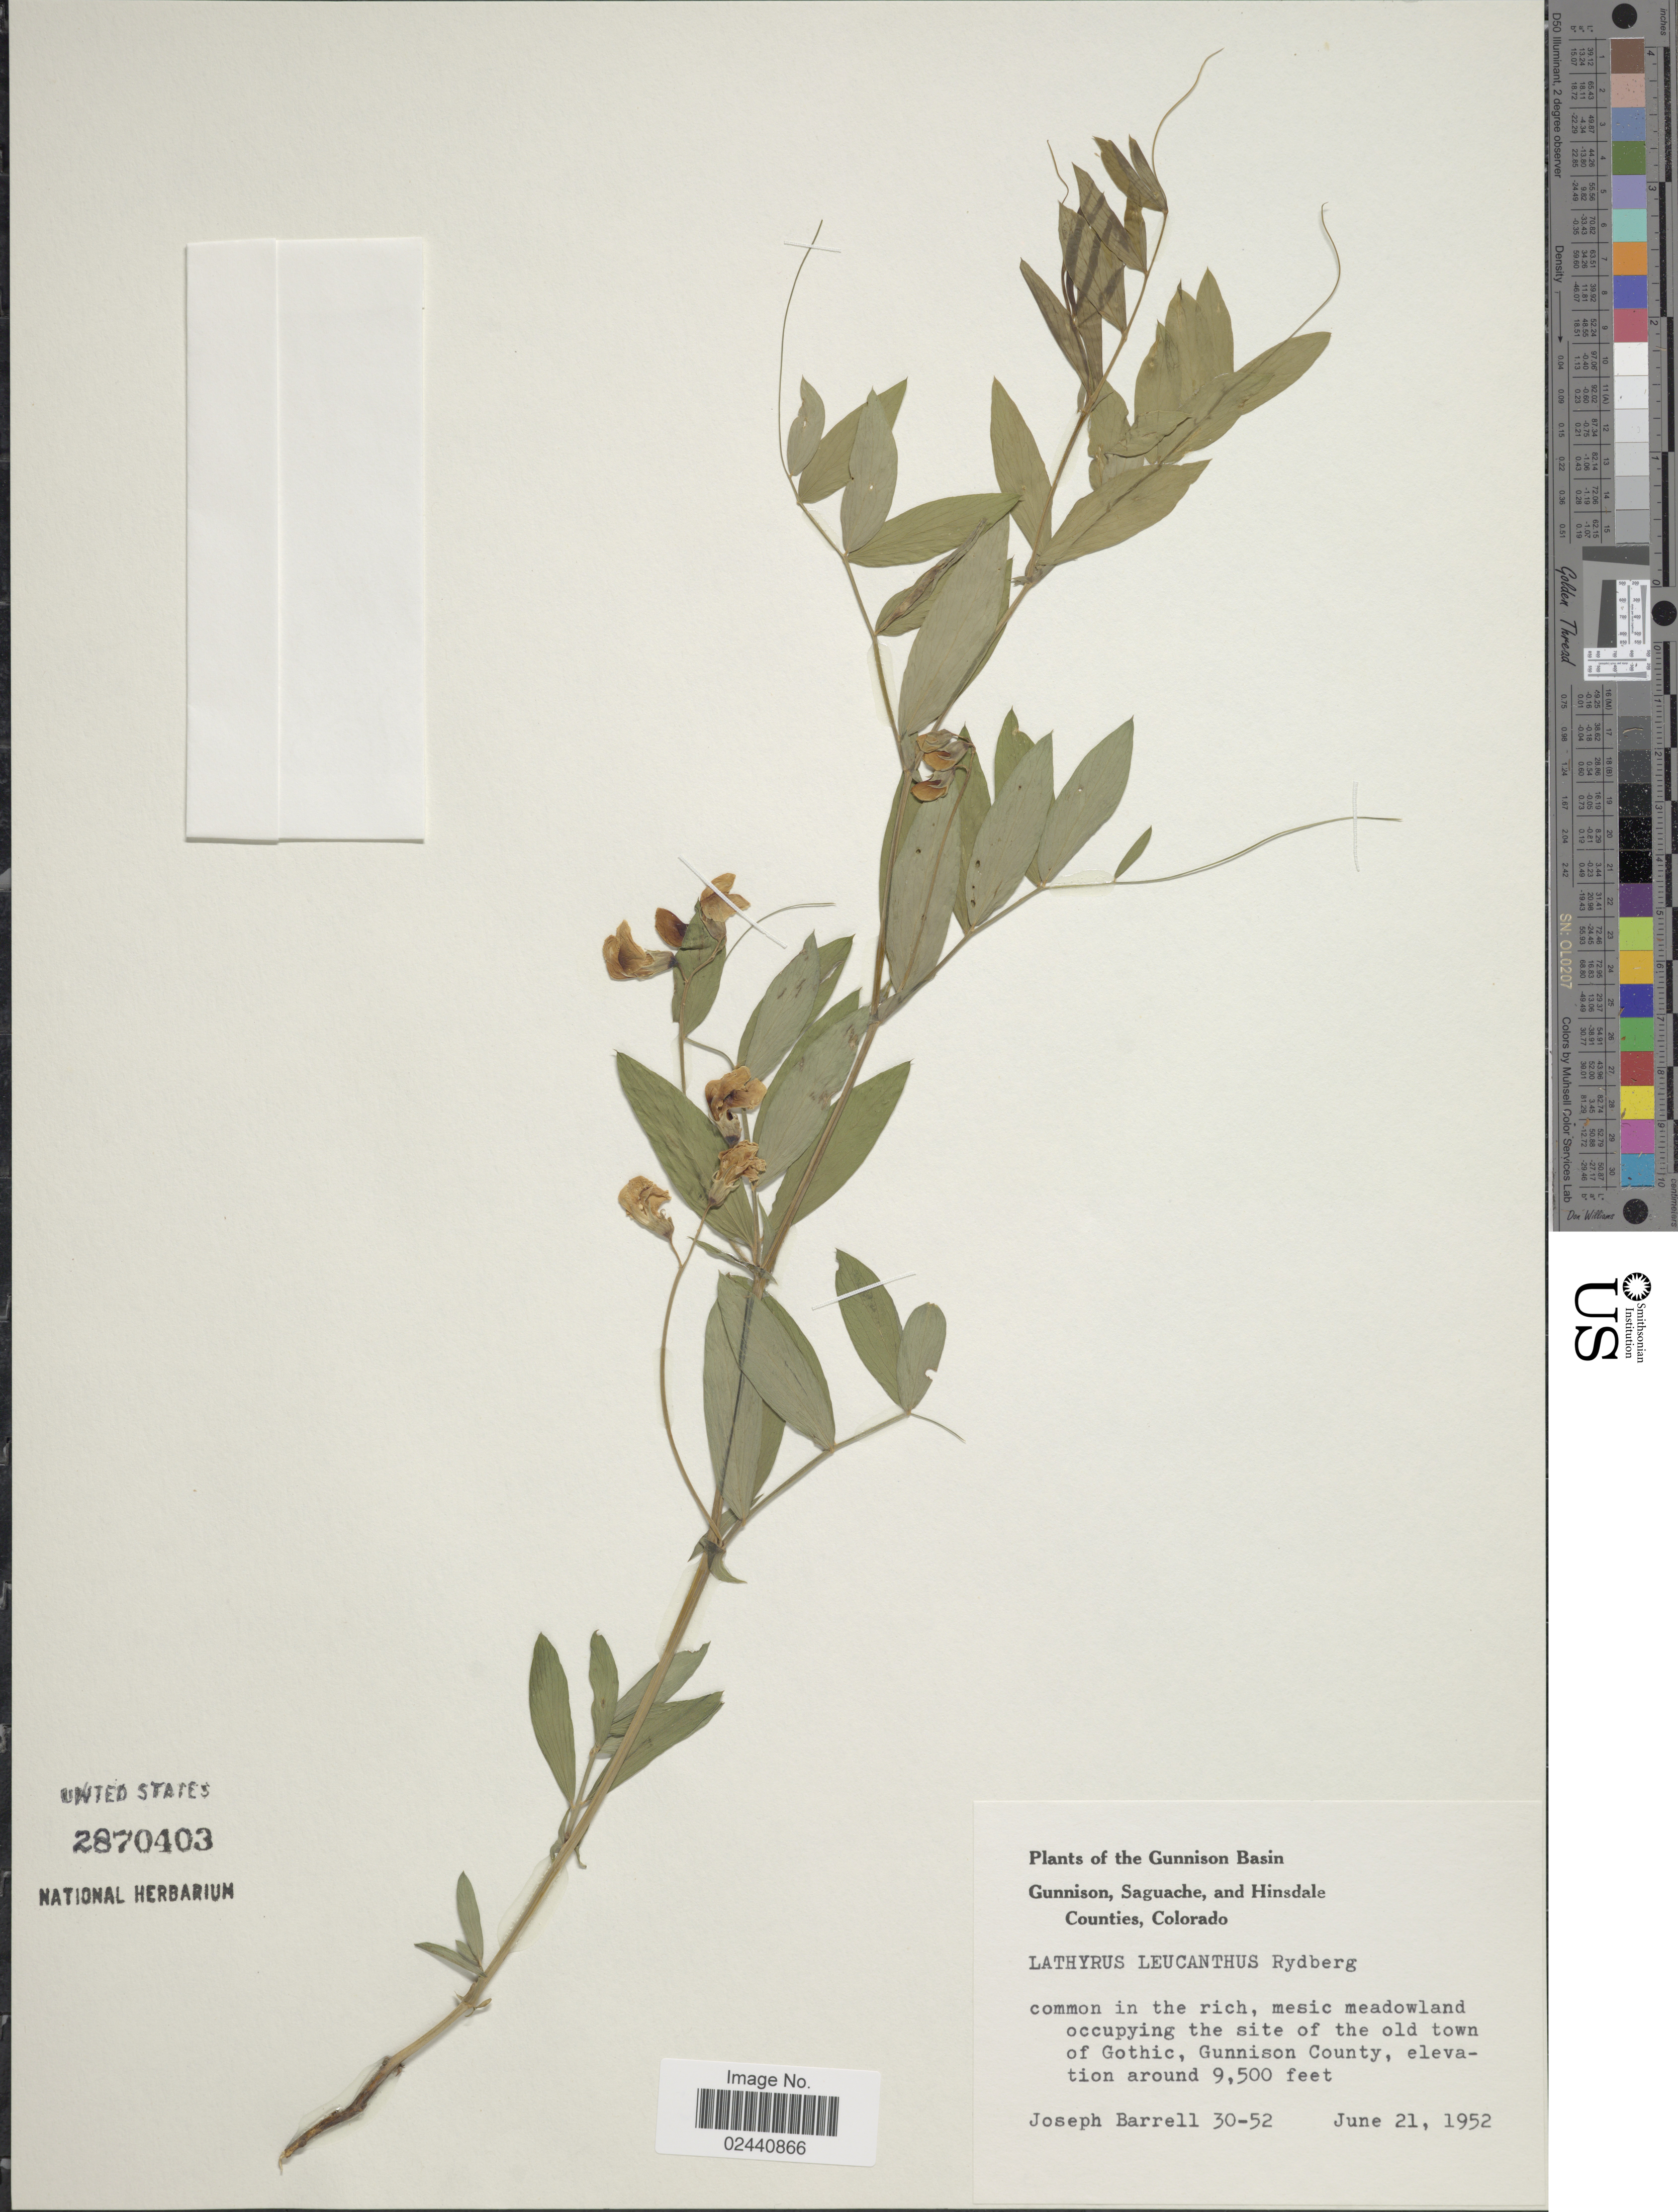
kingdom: Plantae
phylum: Tracheophyta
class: Magnoliopsida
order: Fabales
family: Fabaceae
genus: Lathyrus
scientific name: Lathyrus leucanthus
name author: Rydb.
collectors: J. Barrell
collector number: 30-52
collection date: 1952-06-21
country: United States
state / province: Colorado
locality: Gunnison, Saguache, and Hinsdale Counties, common in the rich, mesic meadowland occupying the site of the old town of Gothic, Gunnison County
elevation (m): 2896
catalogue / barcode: US 2870403